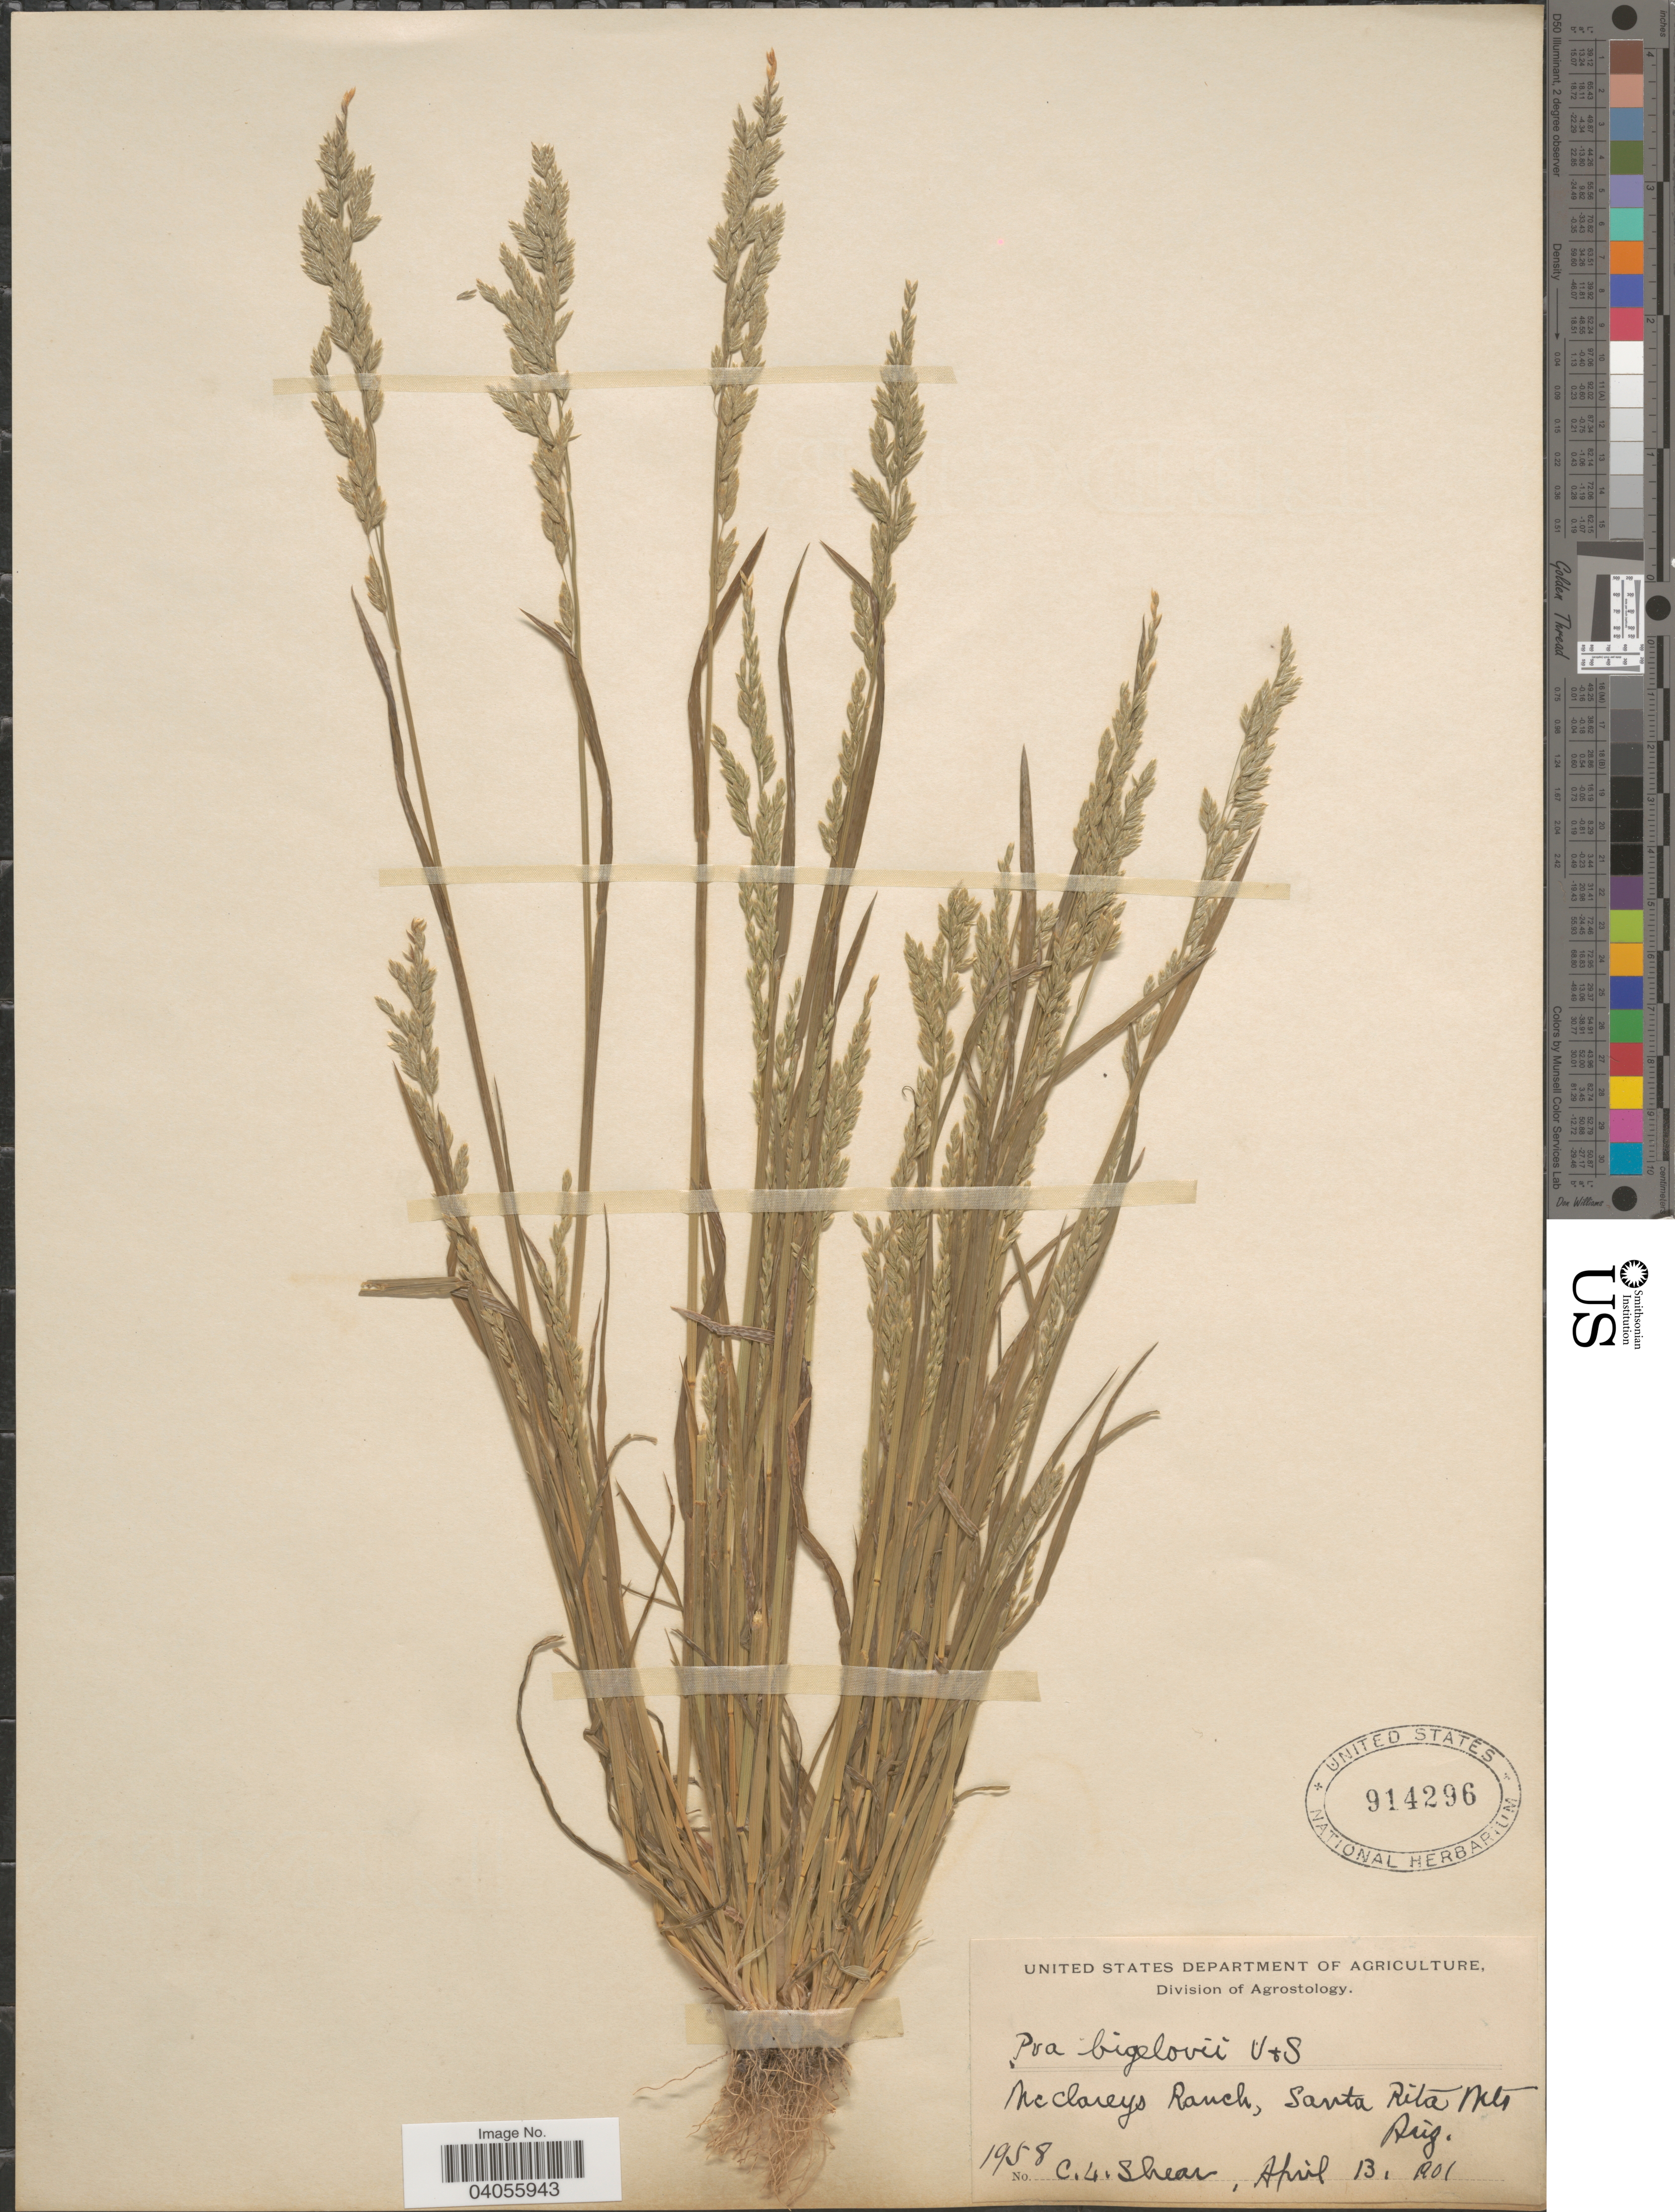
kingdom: Plantae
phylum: Tracheophyta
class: Liliopsida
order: Poales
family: Poaceae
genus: Poa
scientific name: Poa bigelovii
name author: Vasey & Scribn.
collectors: C. L. Shear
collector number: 1958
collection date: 1901-04-13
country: United States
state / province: Arizona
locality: McClareys Ranch, Santa Rita Mts.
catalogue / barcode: US 914296